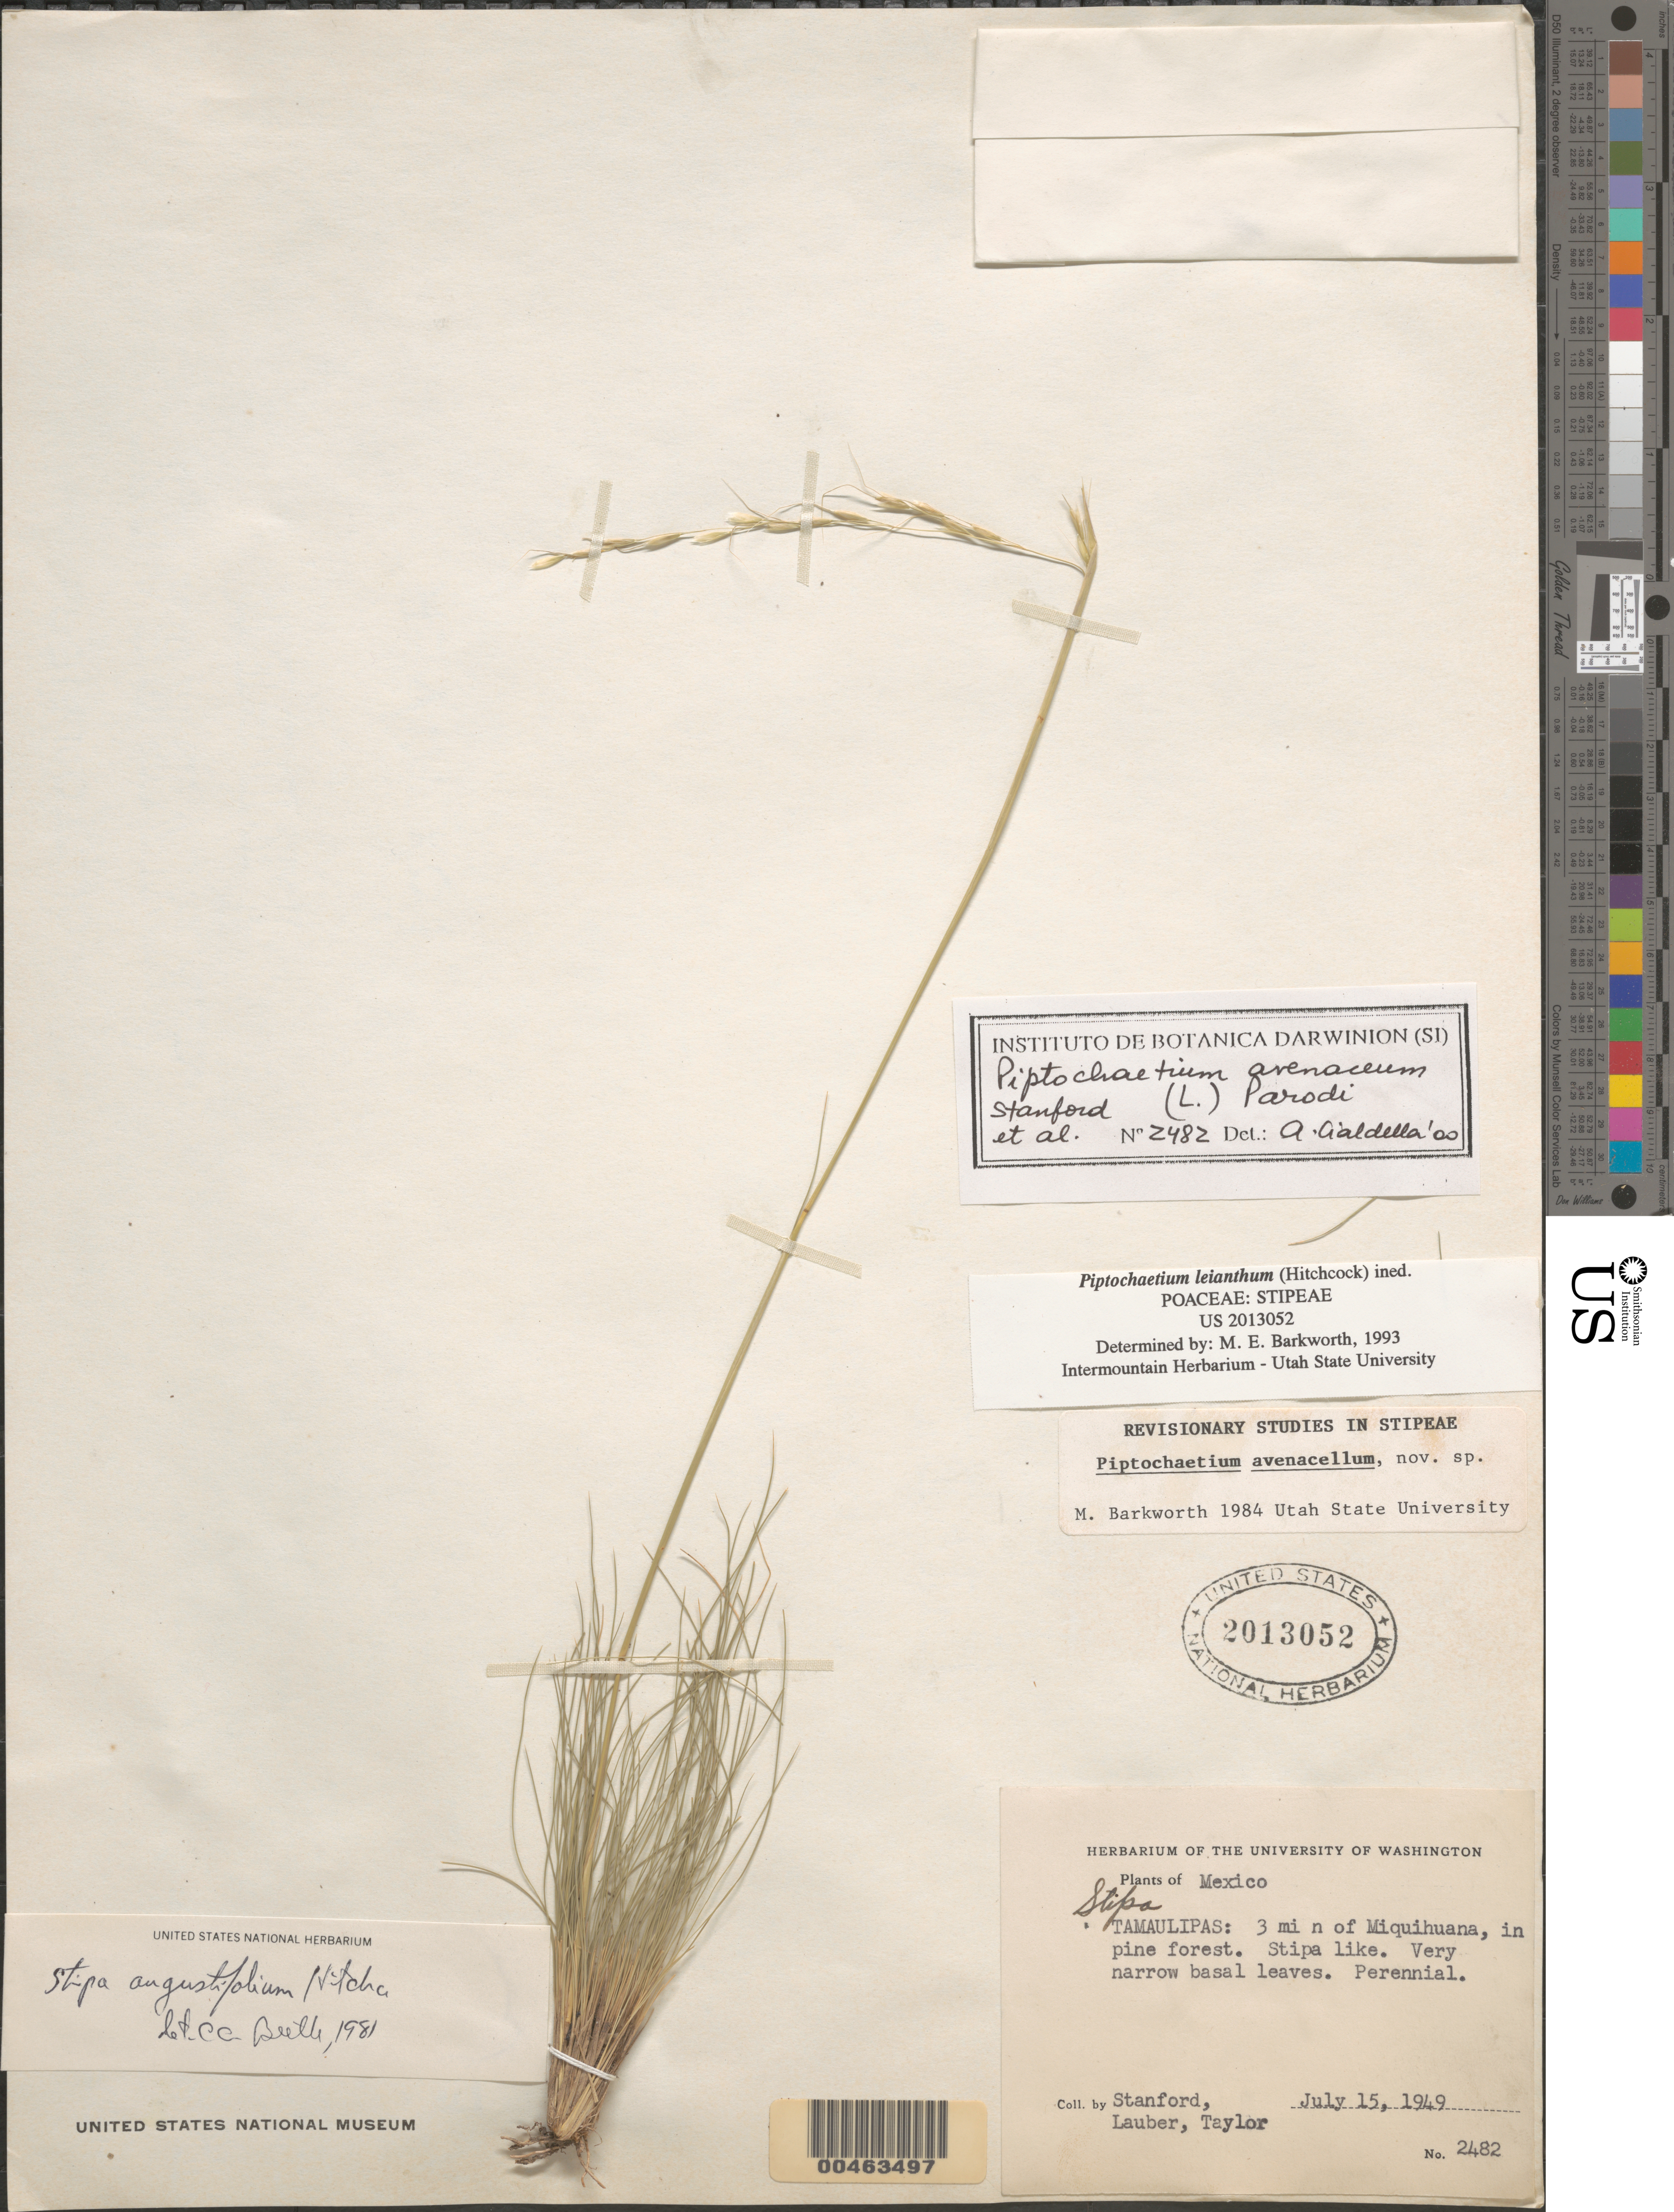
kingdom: Plantae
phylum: Tracheophyta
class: Liliopsida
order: Poales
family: Poaceae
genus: Piptochaetium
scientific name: Piptochaetium avenaceum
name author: (L.) Parodi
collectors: -. Stanford, -. Lauber & -- Taylor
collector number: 2482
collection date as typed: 15 Jul 1949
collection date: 1949-07-15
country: Mexico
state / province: Tamaulipas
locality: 3 mi N of Miquihuana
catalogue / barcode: US 2013052